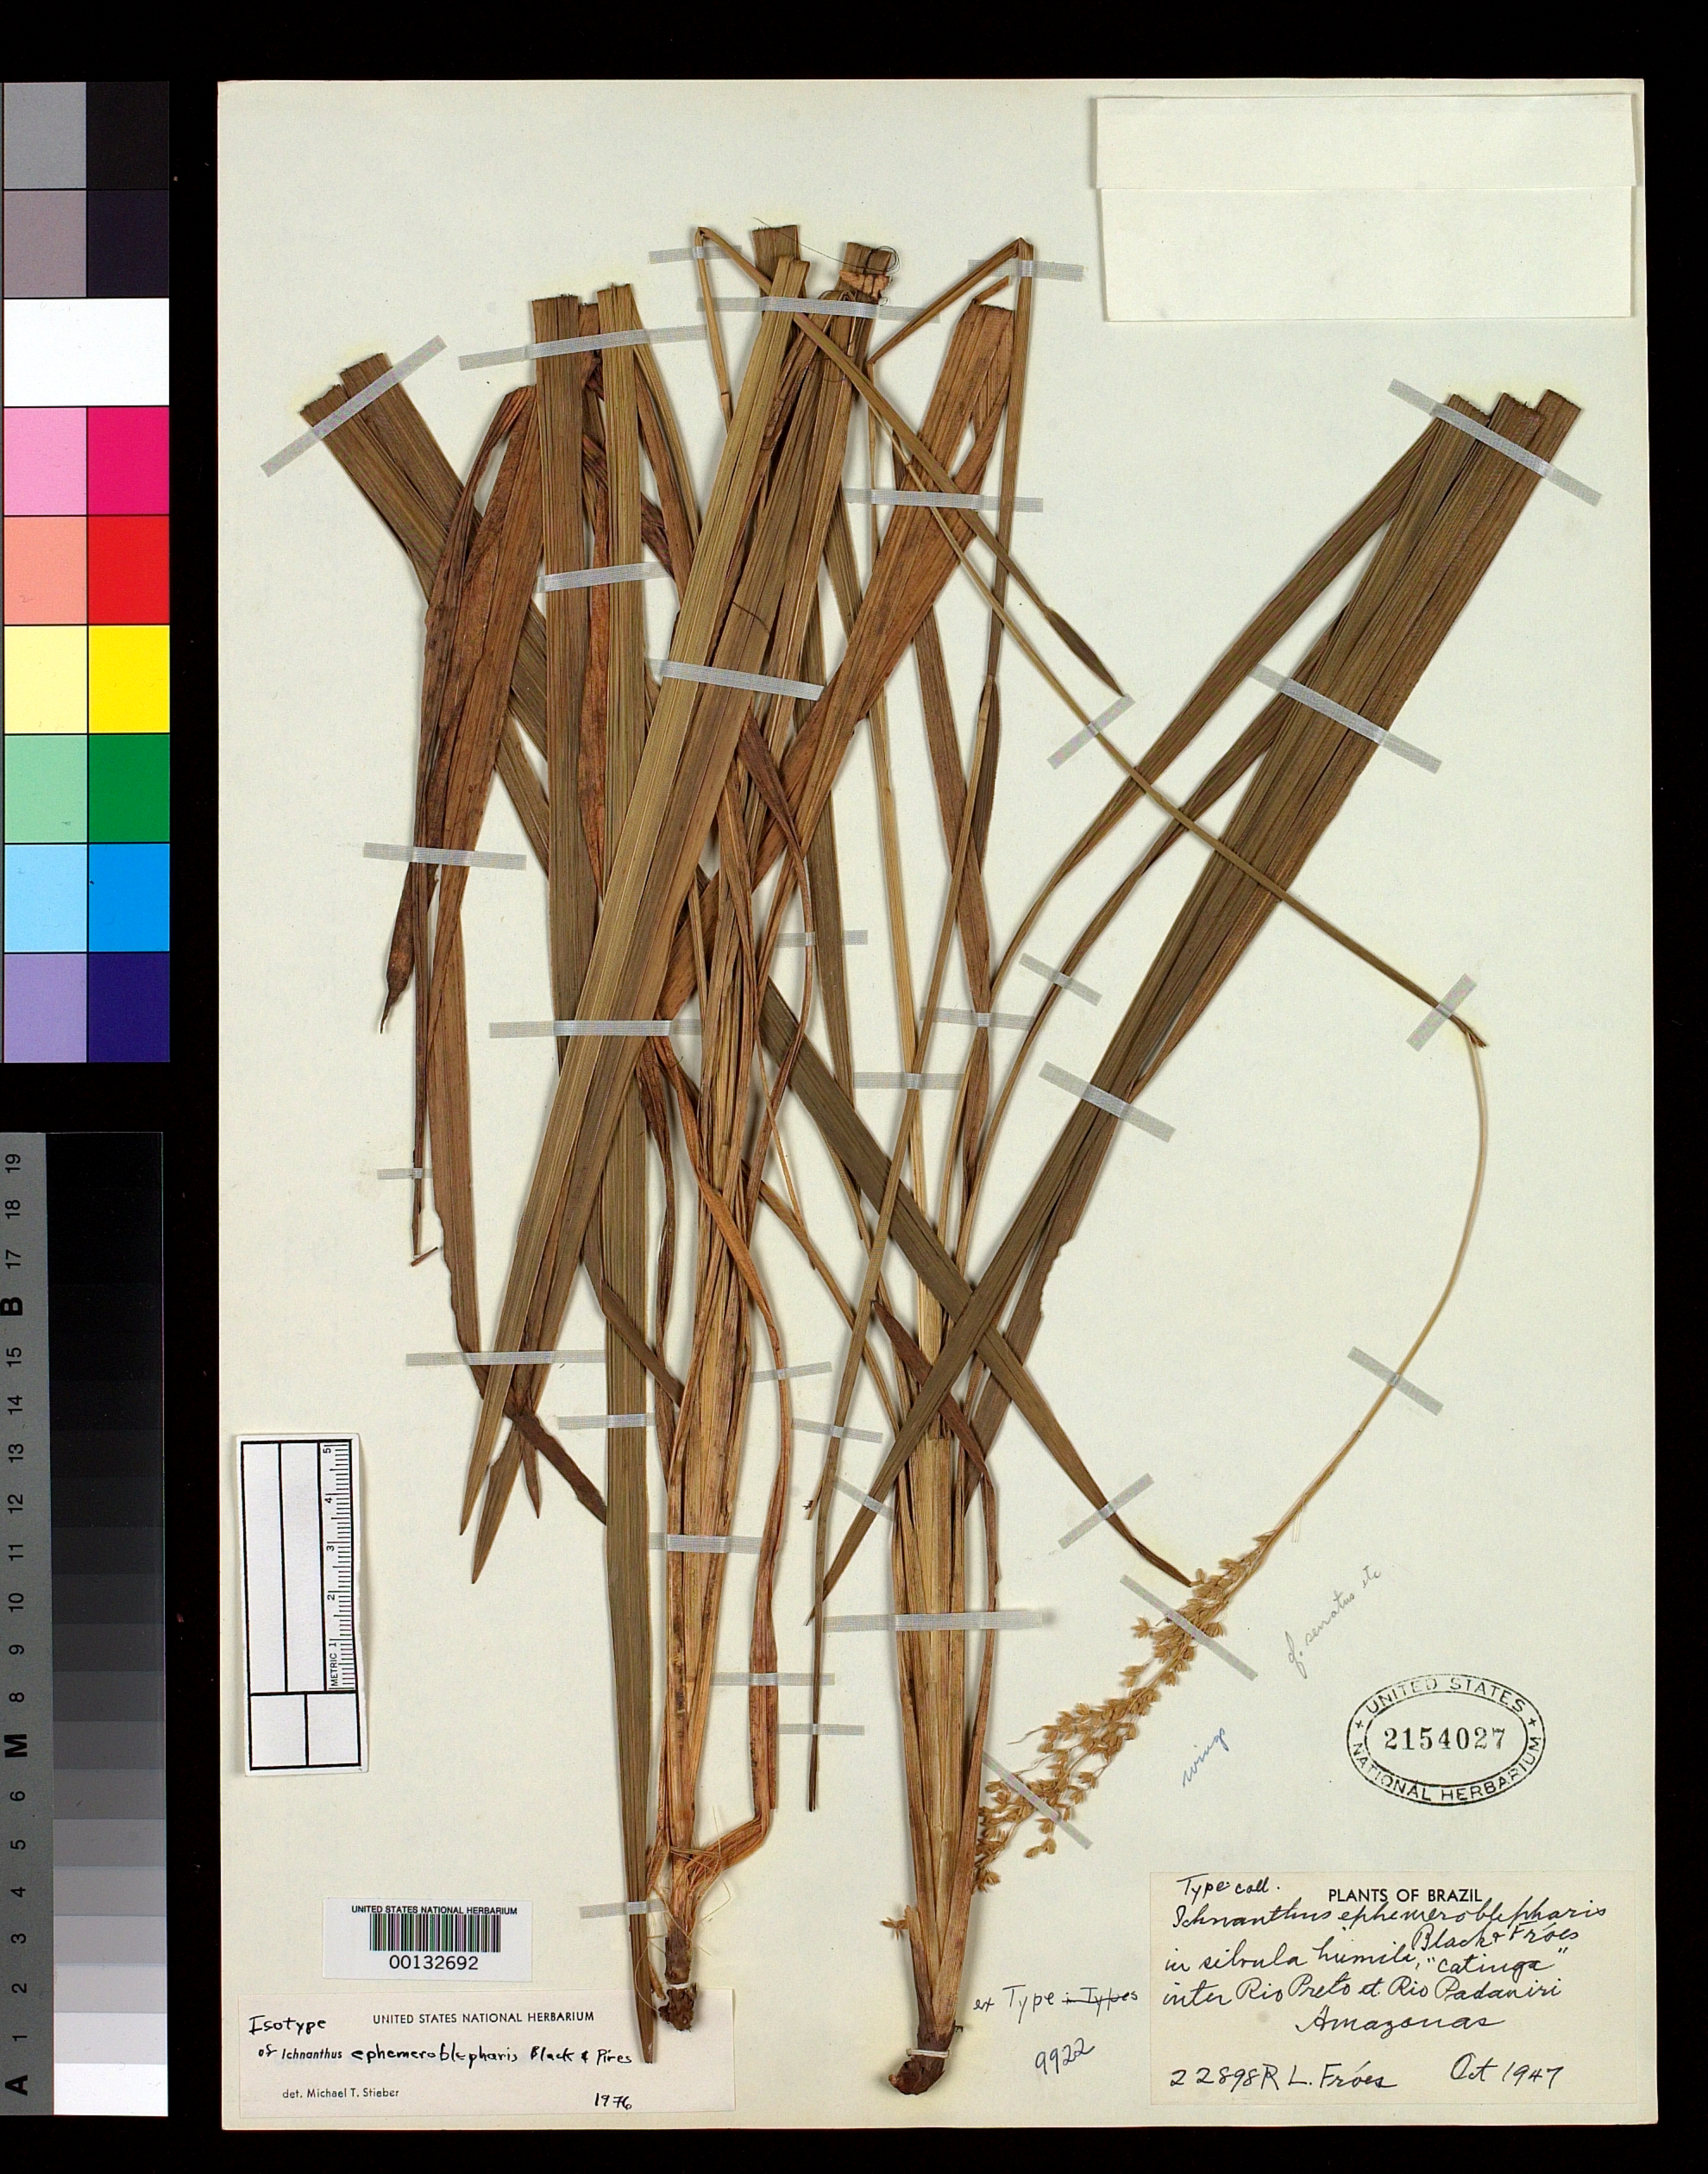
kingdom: Plantae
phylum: Tracheophyta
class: Liliopsida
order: Poales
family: Poaceae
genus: Ichnanthus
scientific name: Ichnanthus ephemeroblepharis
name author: G.A. Black & Fróes in G.A. Black & Pires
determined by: Stieber, M. T.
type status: Isotype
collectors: R. L. Fróes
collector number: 22898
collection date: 1947-10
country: Brazil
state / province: Amazonas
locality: In silvula humila, "catinga" inter Rio Preto et Rio Padaniri, Amazonas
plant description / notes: Annotated as isotype by M.T. Stieber (1976). Same collection number as type collection but possibly not type material; if collection date (Oct. 1947) on label is correct then this is not a duplicate of the holotype (Nov. 1947).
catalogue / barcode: US 2154027